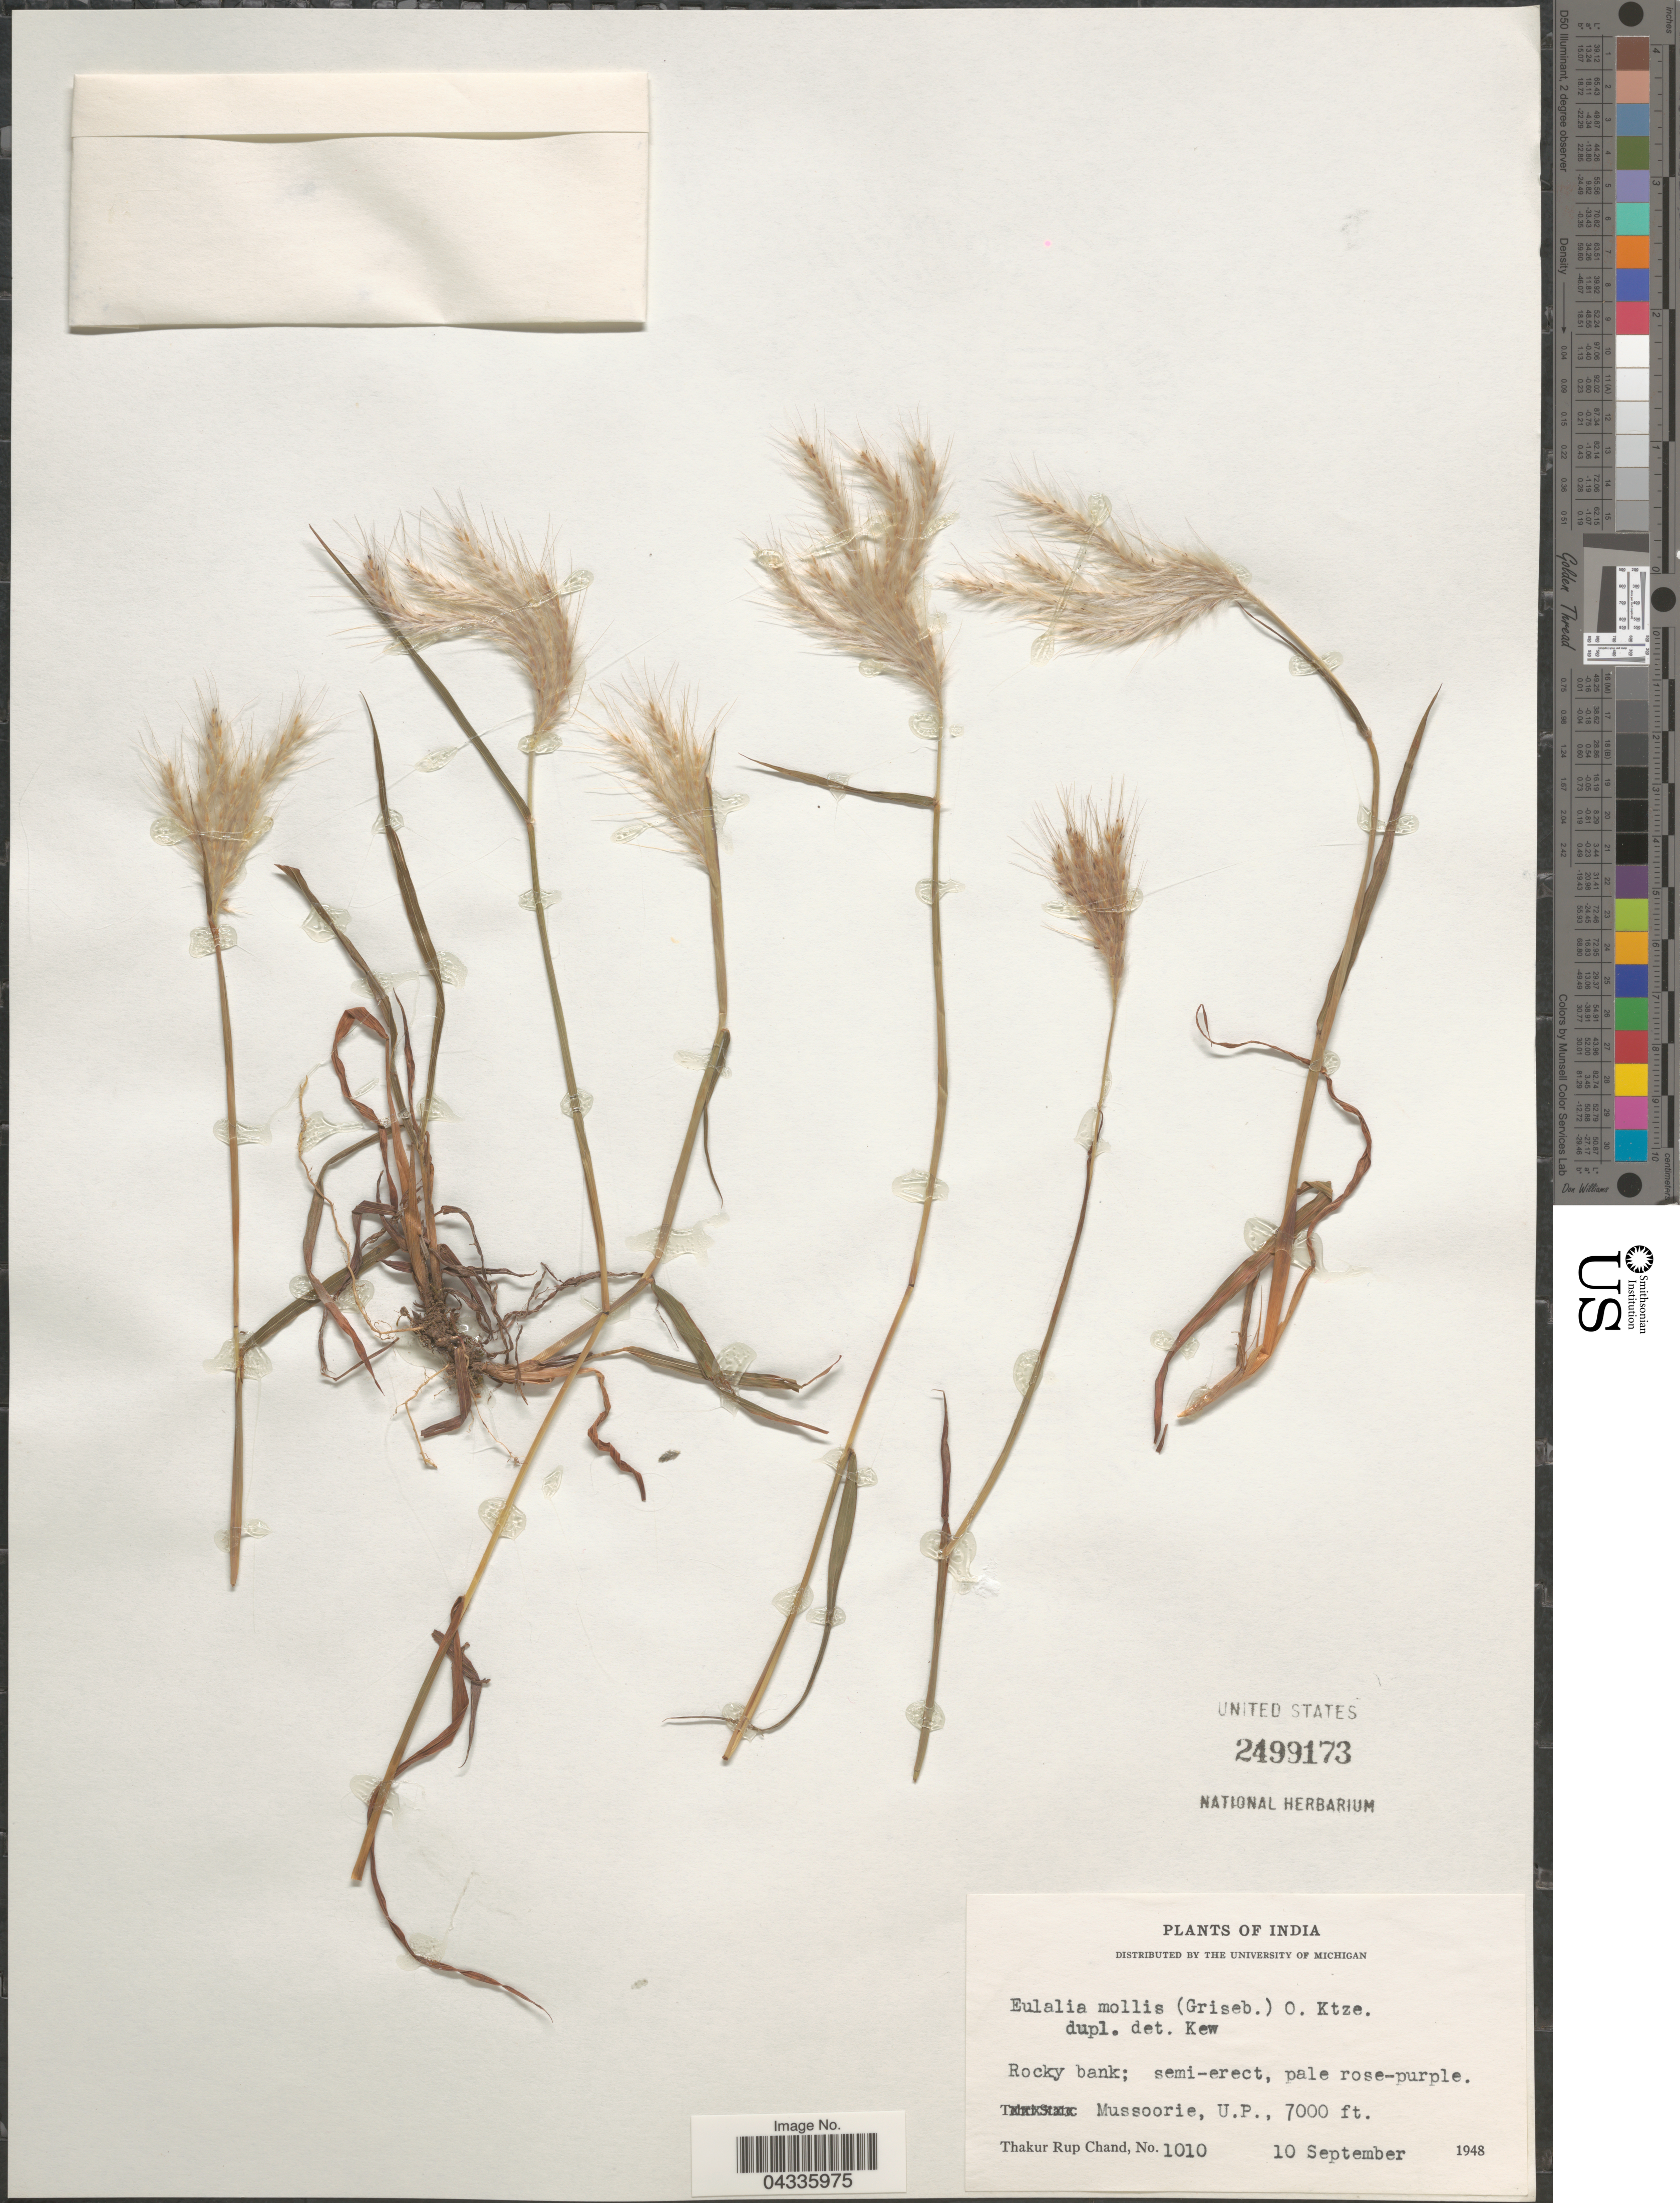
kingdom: Plantae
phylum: Tracheophyta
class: Liliopsida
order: Poales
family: Poaceae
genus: Eulalia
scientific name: Eulalia mollis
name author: (Griseb.) Kuntze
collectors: T. R. Chand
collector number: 1010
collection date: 1948-09-10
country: India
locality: Mussoorie, U. P.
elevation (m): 2134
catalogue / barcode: US 2499173